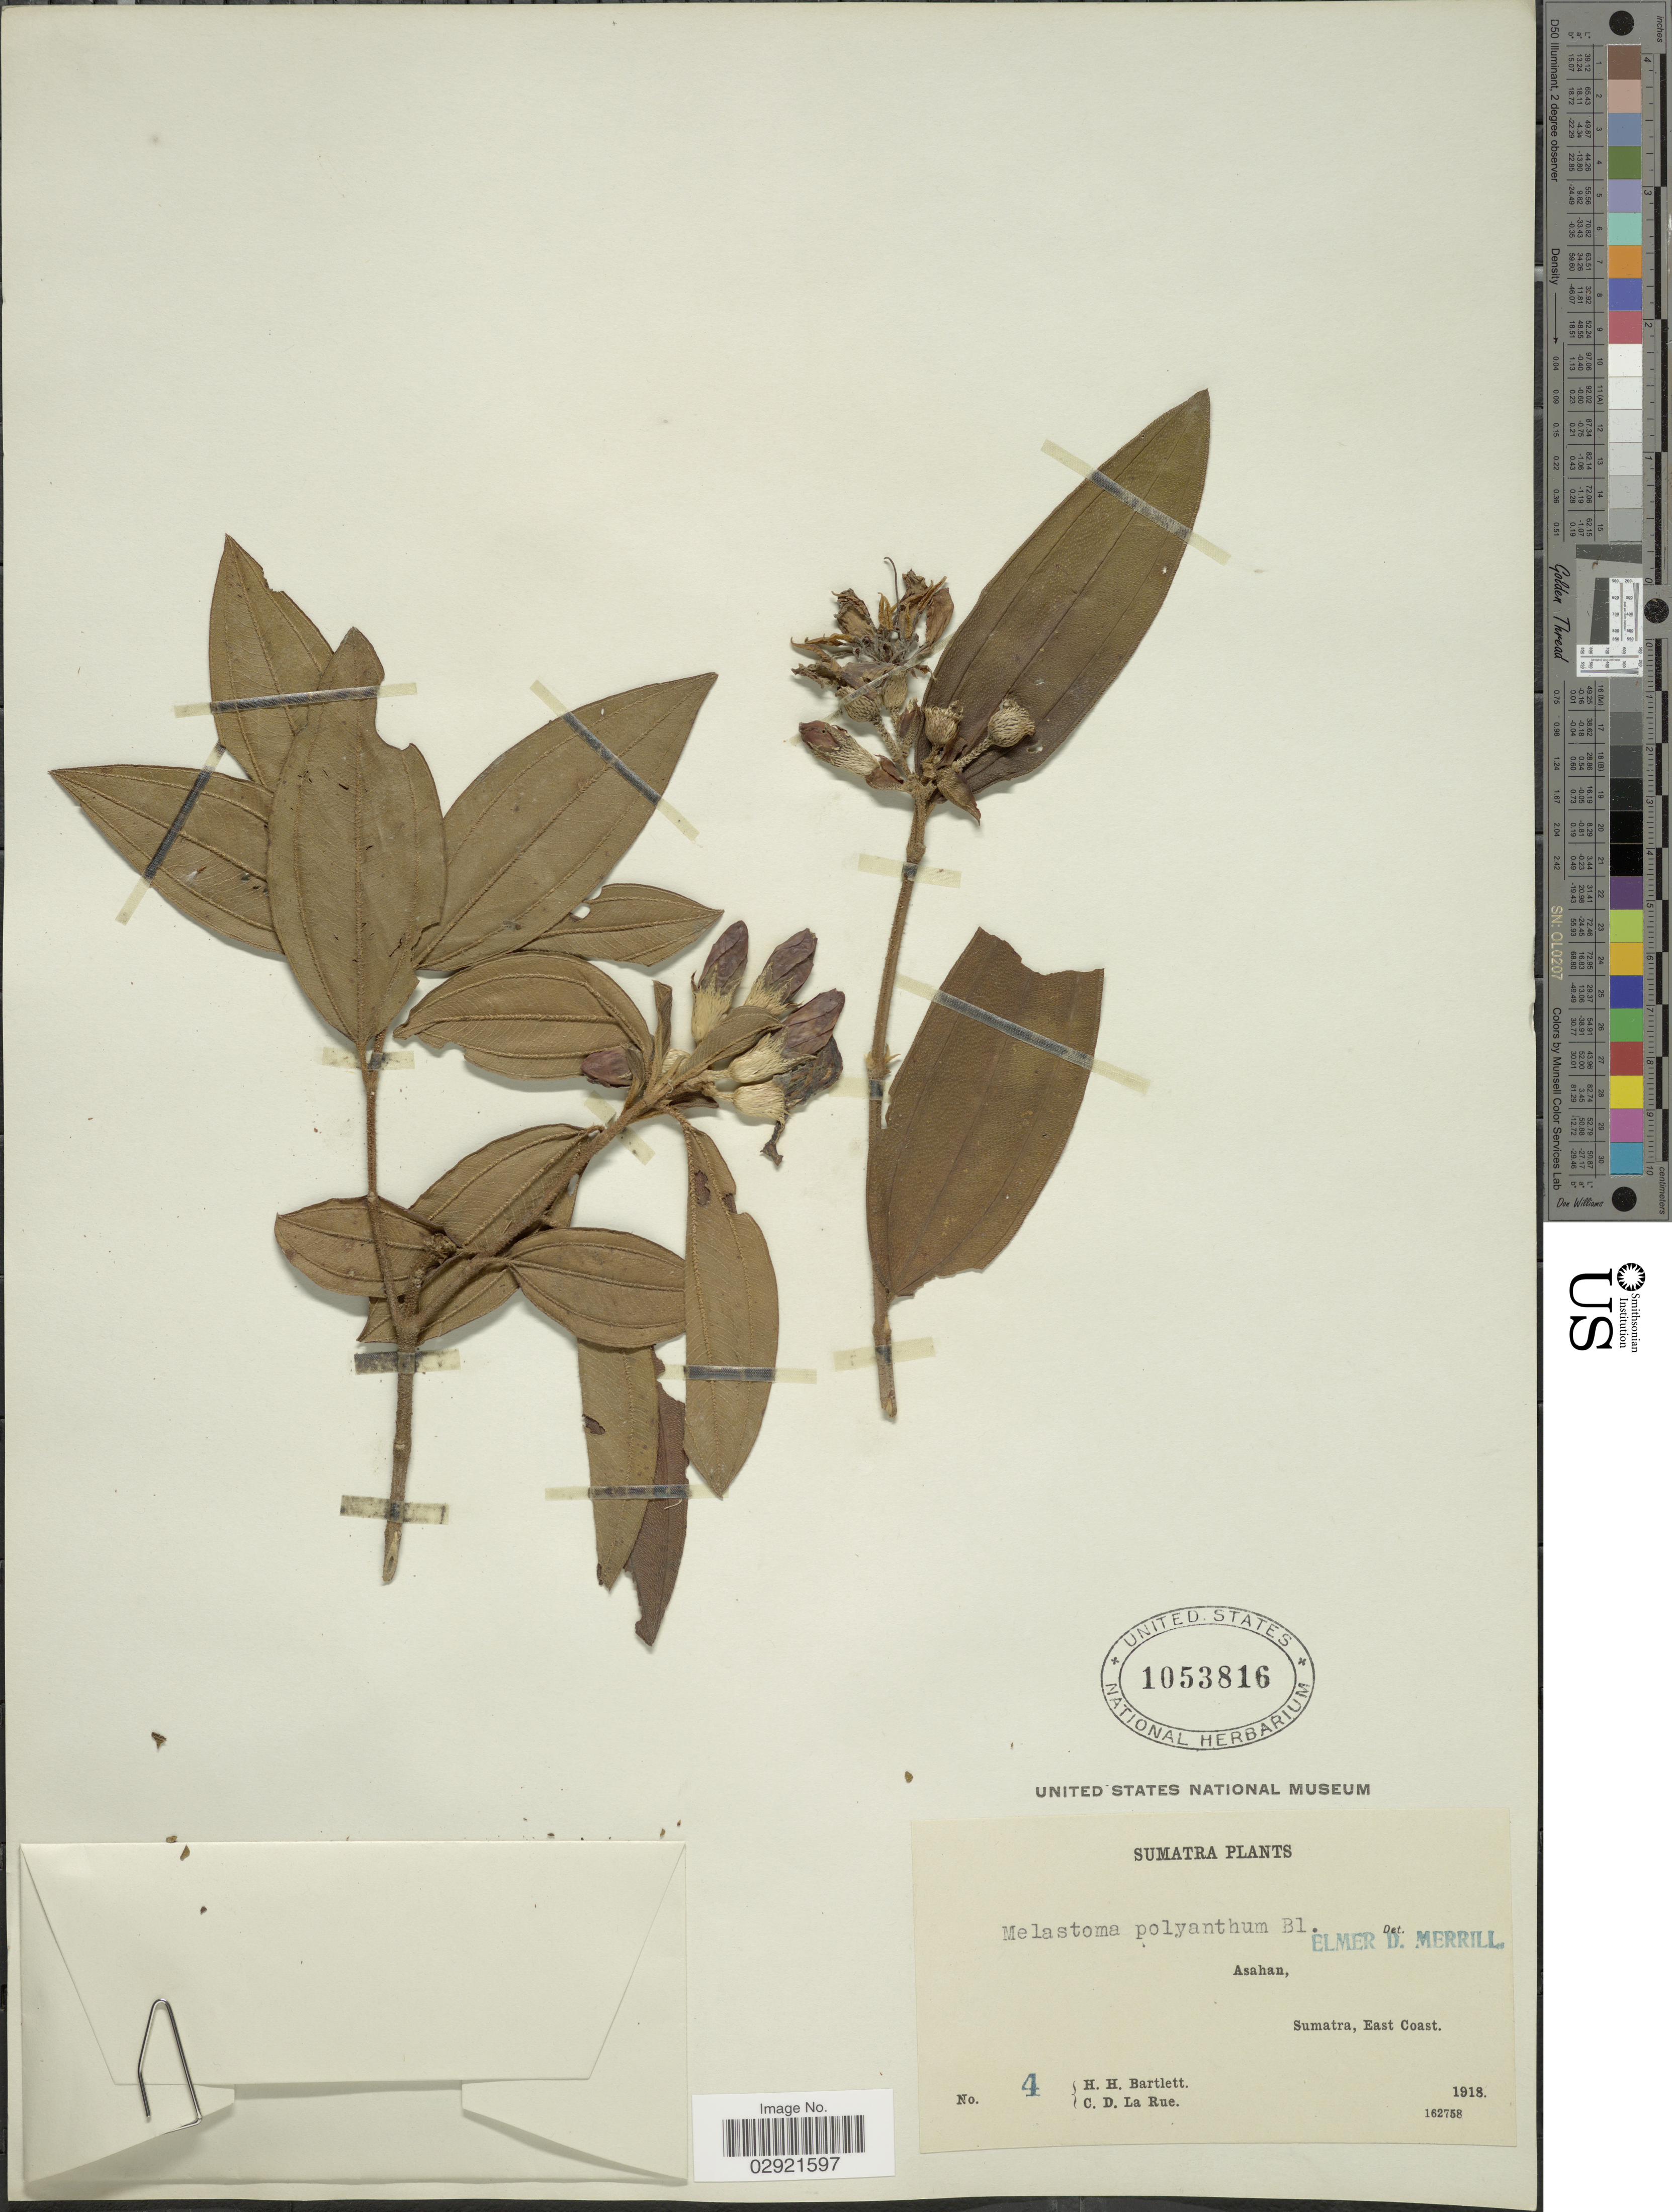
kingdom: Plantae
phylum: Tracheophyta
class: Magnoliopsida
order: Myrtales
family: Melastomataceae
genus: Melastoma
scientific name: Melastoma malabathricum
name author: L.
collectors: H. H. Bartlett & C. La Rue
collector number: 4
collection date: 1918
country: Indonesia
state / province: Sumatra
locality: Asahan, Sumatra, East Coast.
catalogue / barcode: US 1053816